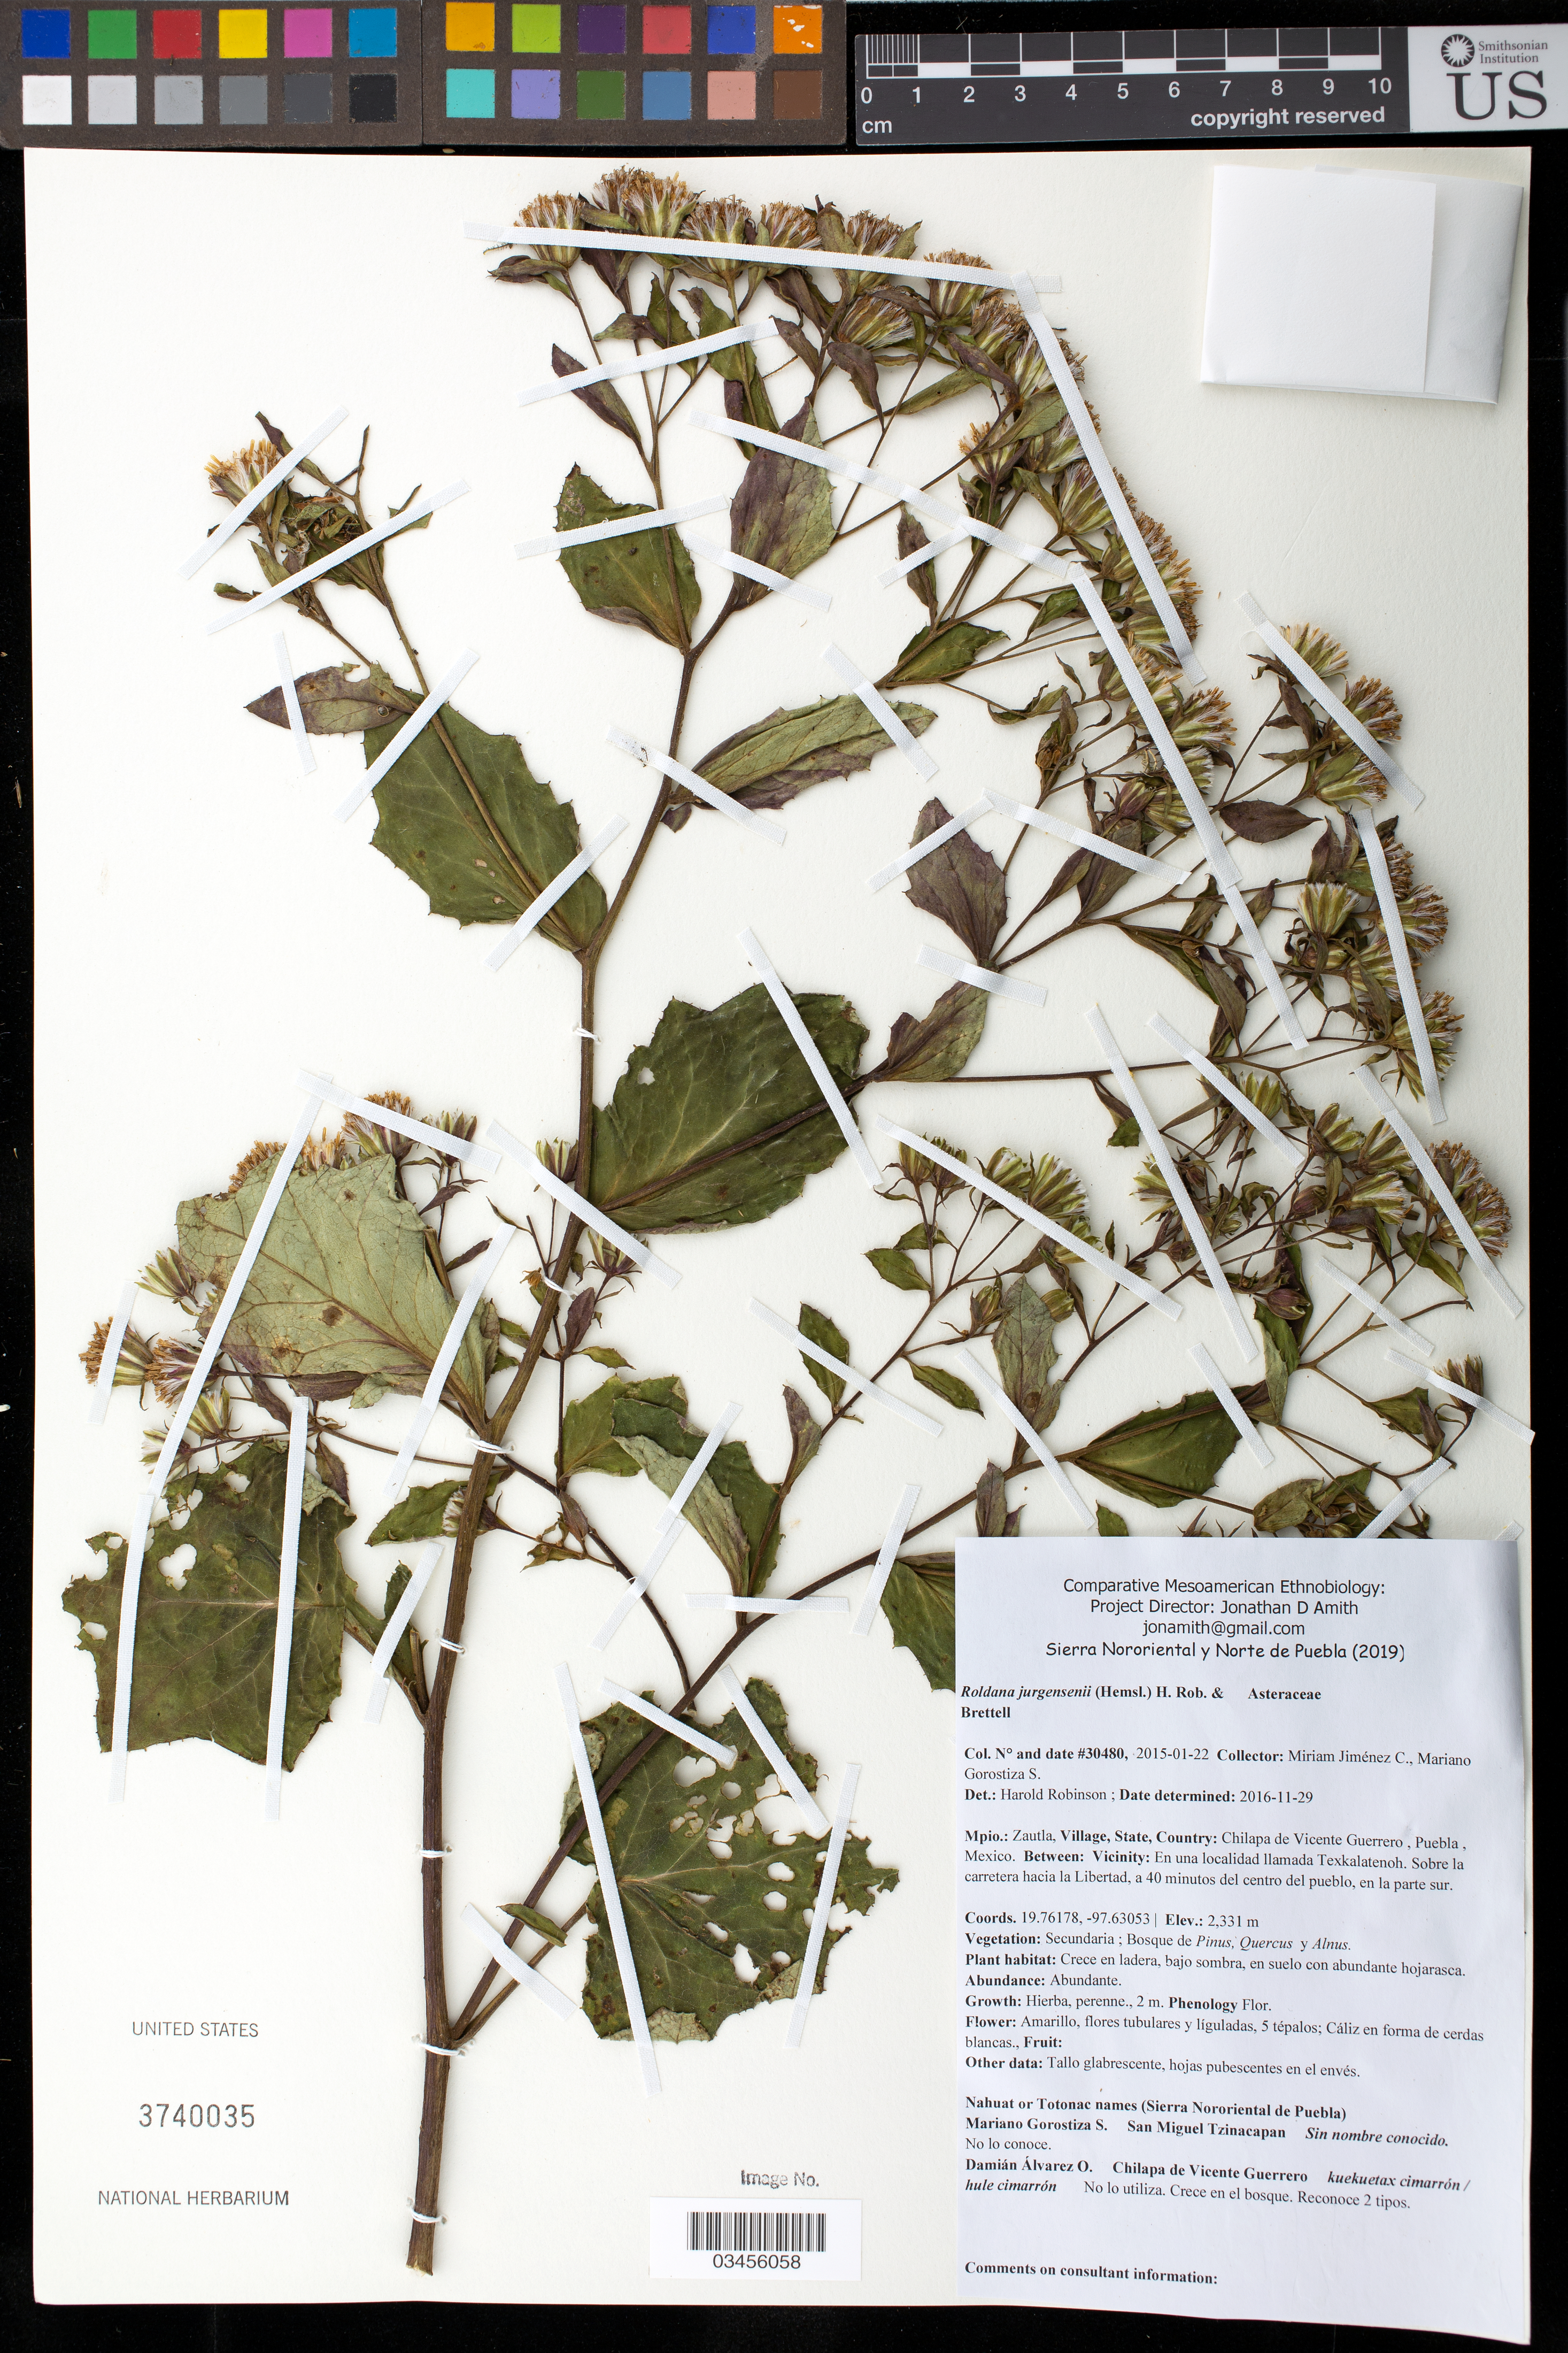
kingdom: Plantae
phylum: Tracheophyta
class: Magnoliopsida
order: Asterales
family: Asteraceae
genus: Roldana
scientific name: Roldana jurgensenii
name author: (Hemsl.) H. Rob. & Brettell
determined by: Robinson, Harold E., (US)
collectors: M. Jiménez Chimil & M. Gorostiza S.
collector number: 30480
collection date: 2015-01-22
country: México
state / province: Puebla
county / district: Zautla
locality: PUEBLO: Chilapa de Vicente Guerrero; LOCALIDAD EXACTA: En una localidad llamada Texkalatenoh. Sobre la carretera hacia la Libertad, a 40 minutos del centro del pueblo, en la parte sur.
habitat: Bosque de Pinus, Quercus y Alnus | En ladera, bajo sombra, en suelo con abundante hojarasca.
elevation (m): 2331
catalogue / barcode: US 3740035